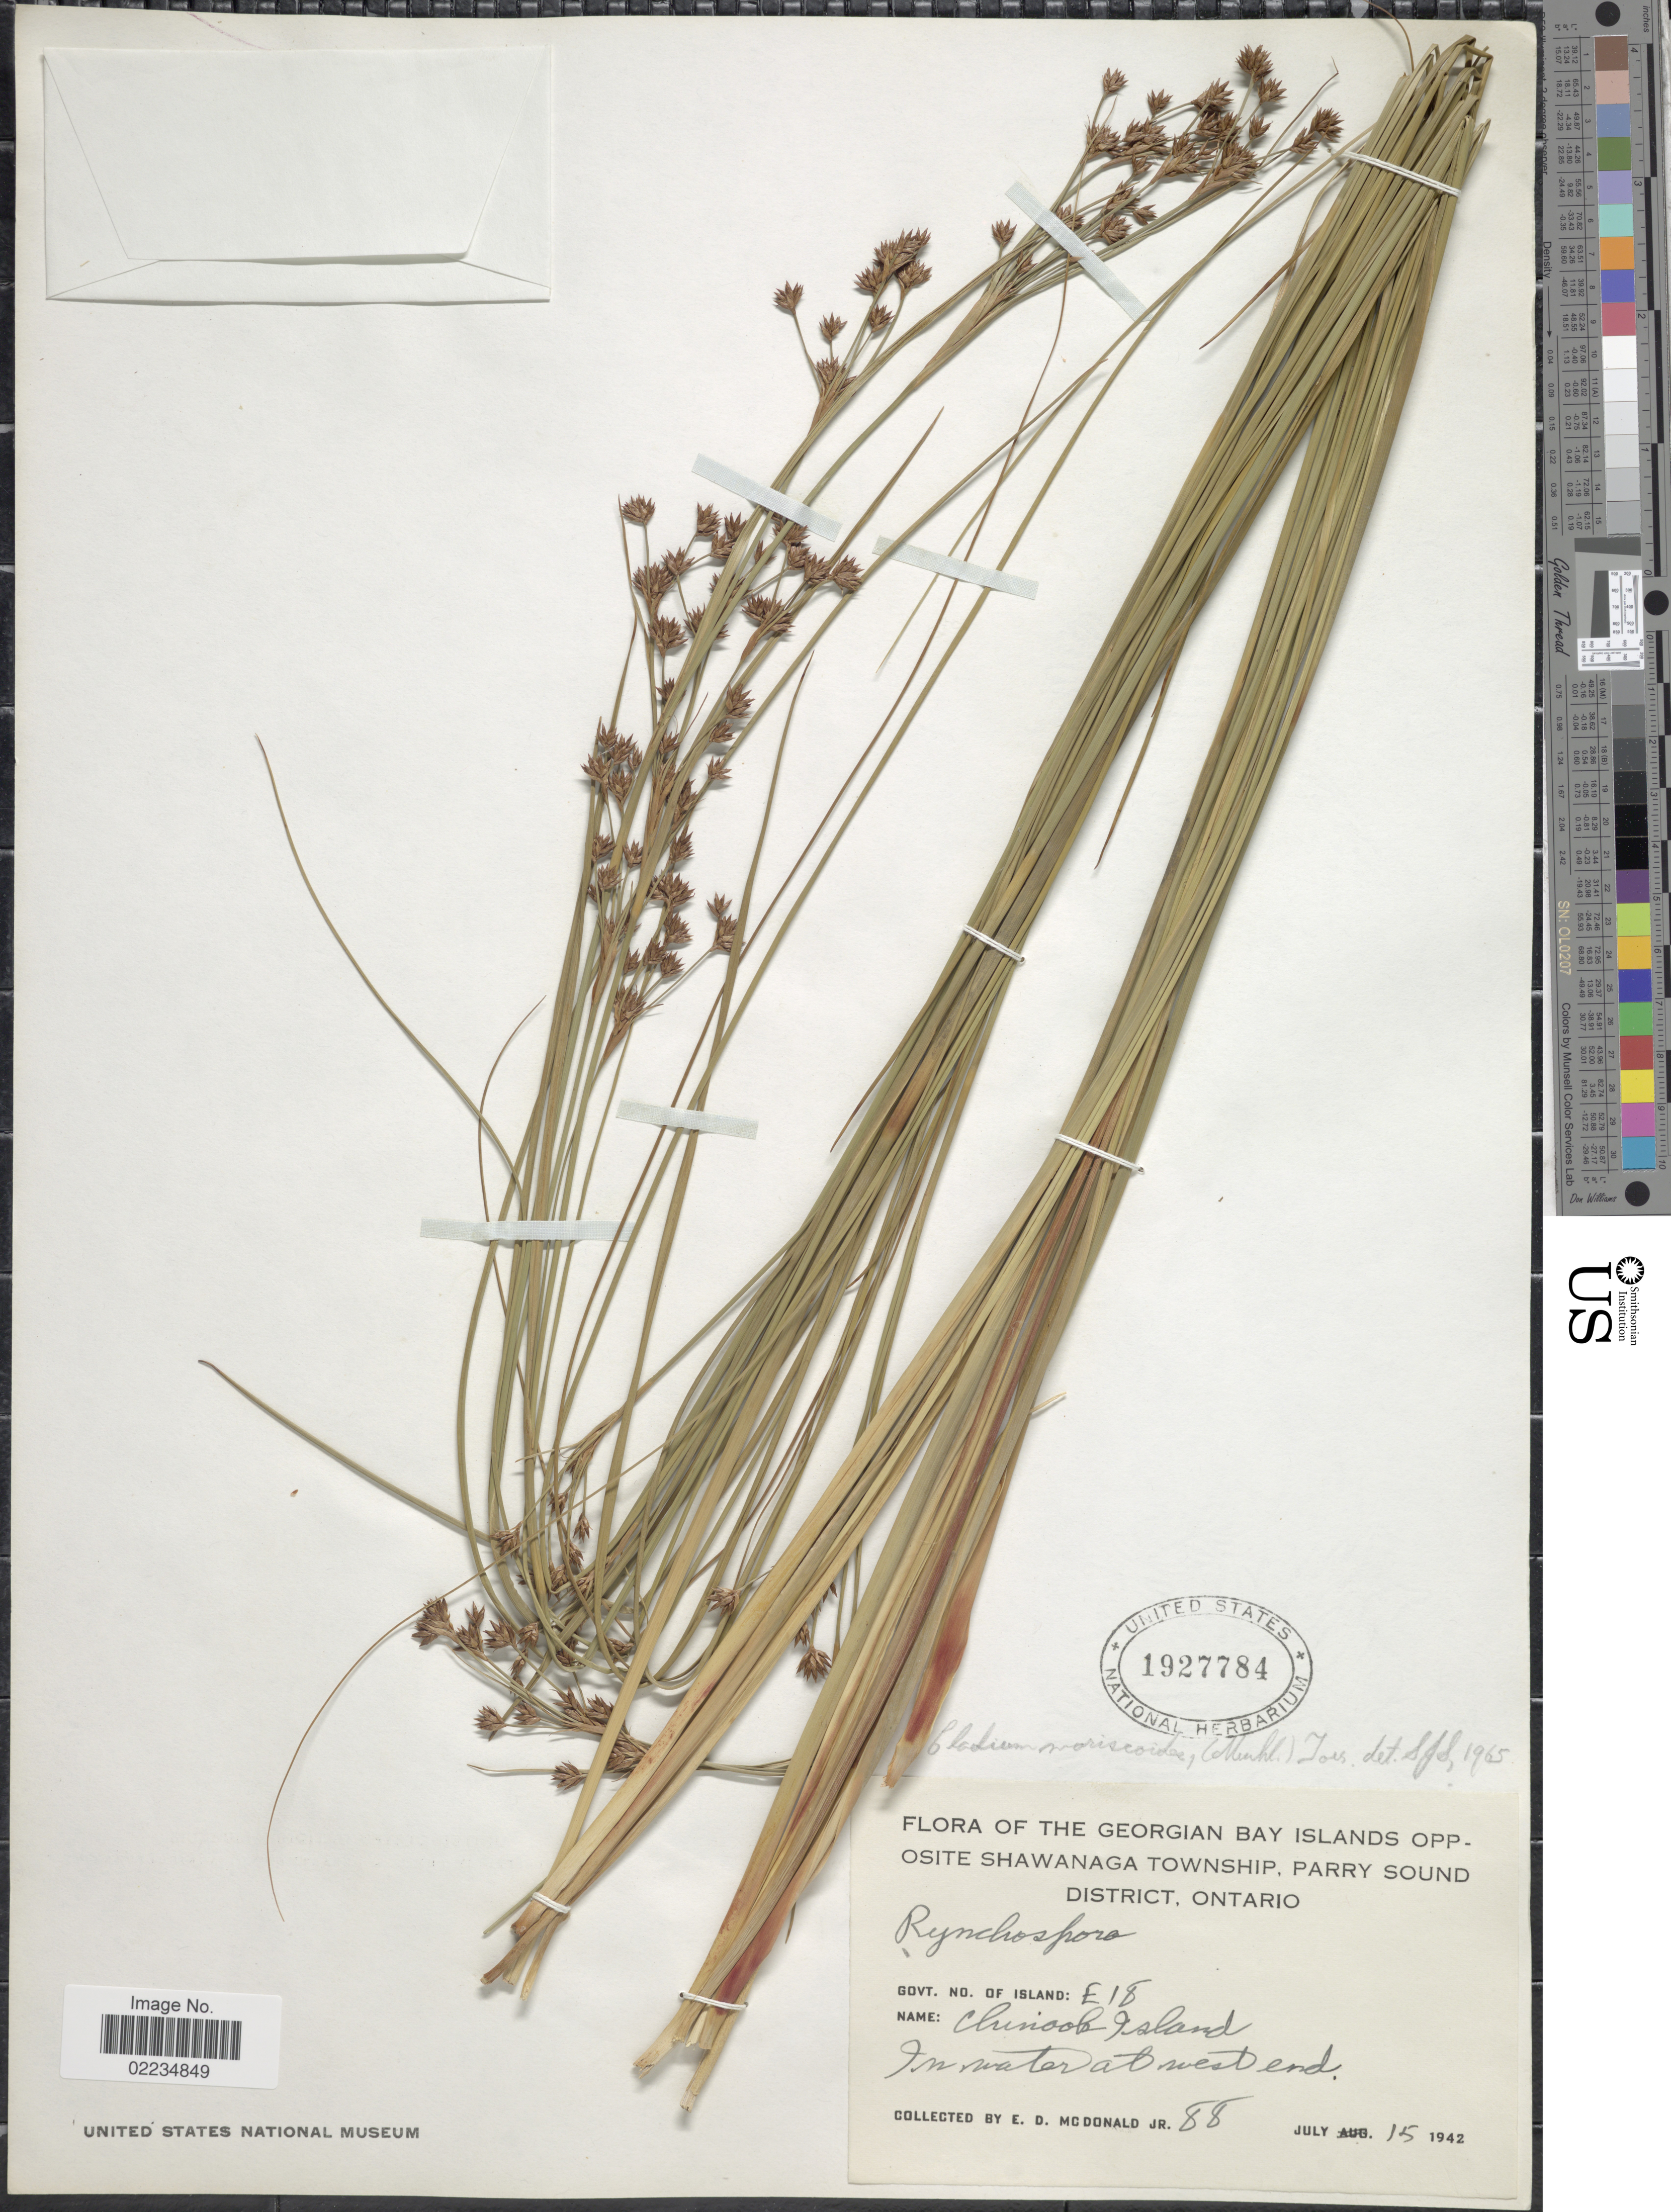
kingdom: Plantae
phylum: Tracheophyta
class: Liliopsida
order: Poales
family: Cyperaceae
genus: Cladium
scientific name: Cladium mariscoides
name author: (Muhl.) Torr.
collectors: E. D. McDonald Jr.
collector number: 88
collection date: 1942-07-15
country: Canada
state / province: Ontario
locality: The Georgian Bay Islands Opposite Shawanaga Township, Parry Sound District, Ontario, E 18, Chinoab Island, In water at west end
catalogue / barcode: US 1927784